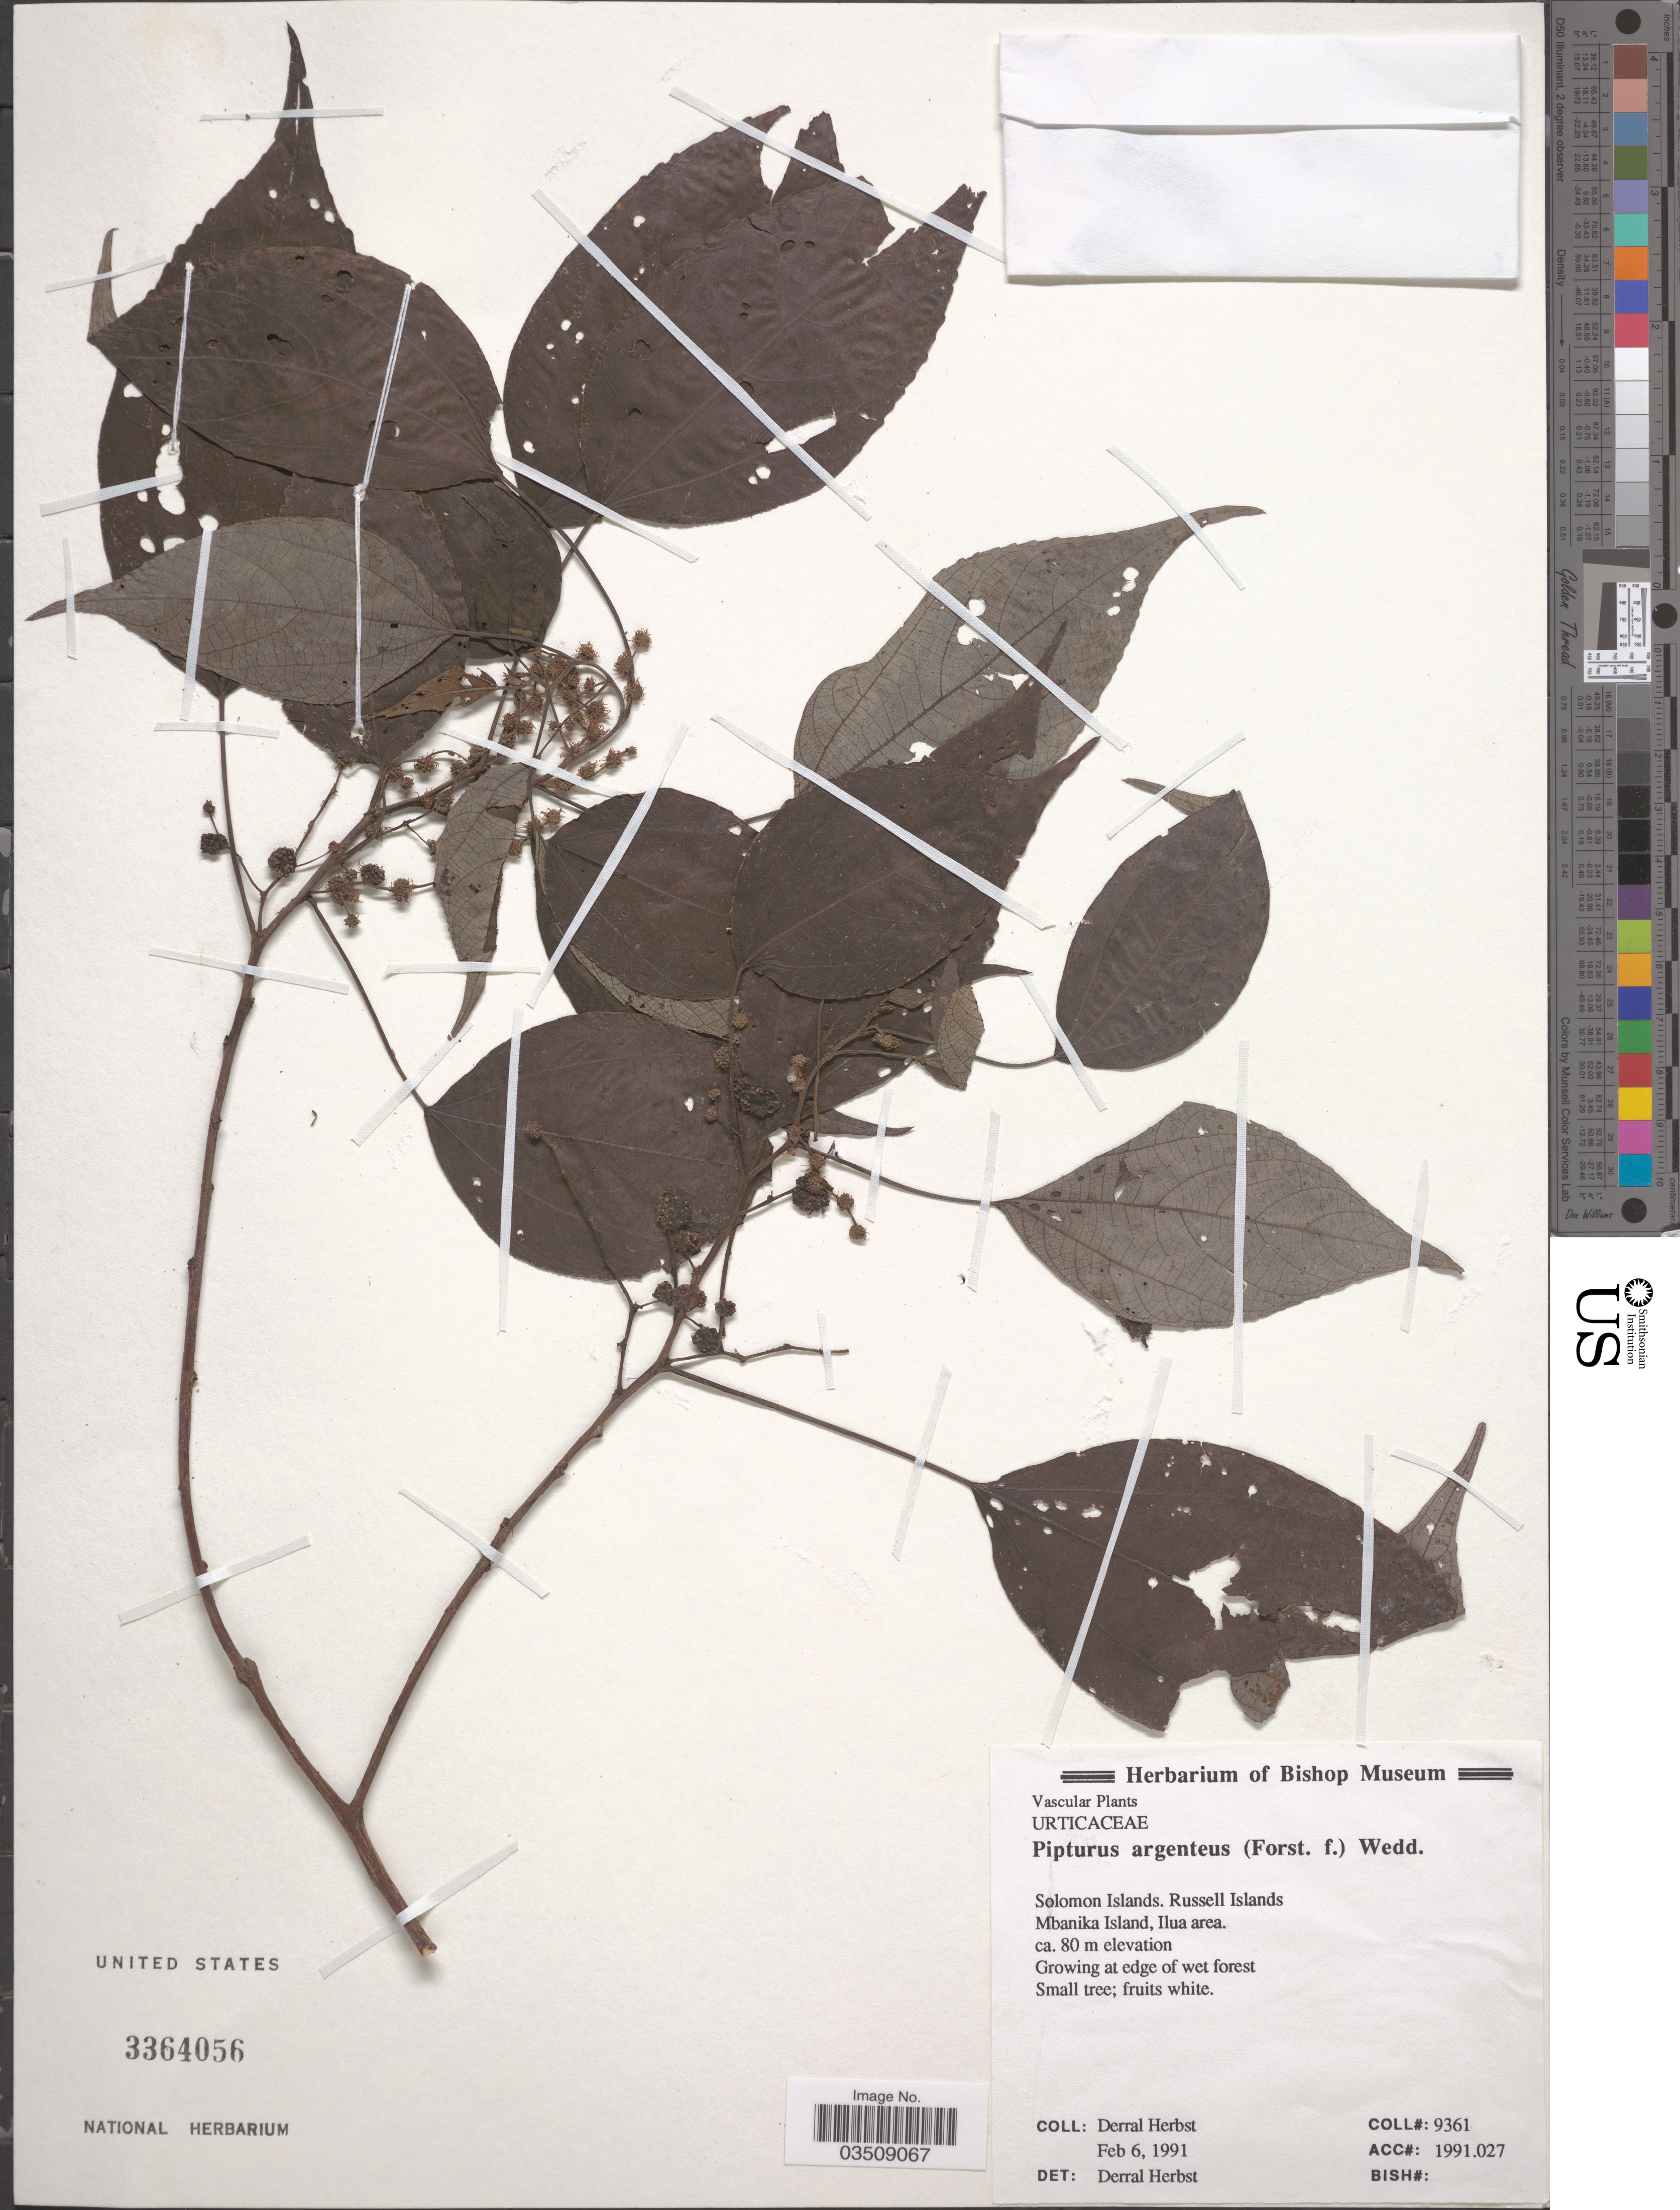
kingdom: Plantae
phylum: Tracheophyta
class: Magnoliopsida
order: Rosales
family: Urticaceae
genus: Pipturus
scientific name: Pipturus argenteus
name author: (G. Forst.) Wedd.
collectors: D. R. Herbst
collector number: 9361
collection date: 1991-02-06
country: Solomon Islands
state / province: Solomon Islands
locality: Solomon Islands. Russell Islands. Mbanika Island, Ilua area.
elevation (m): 80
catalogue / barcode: US 3364056